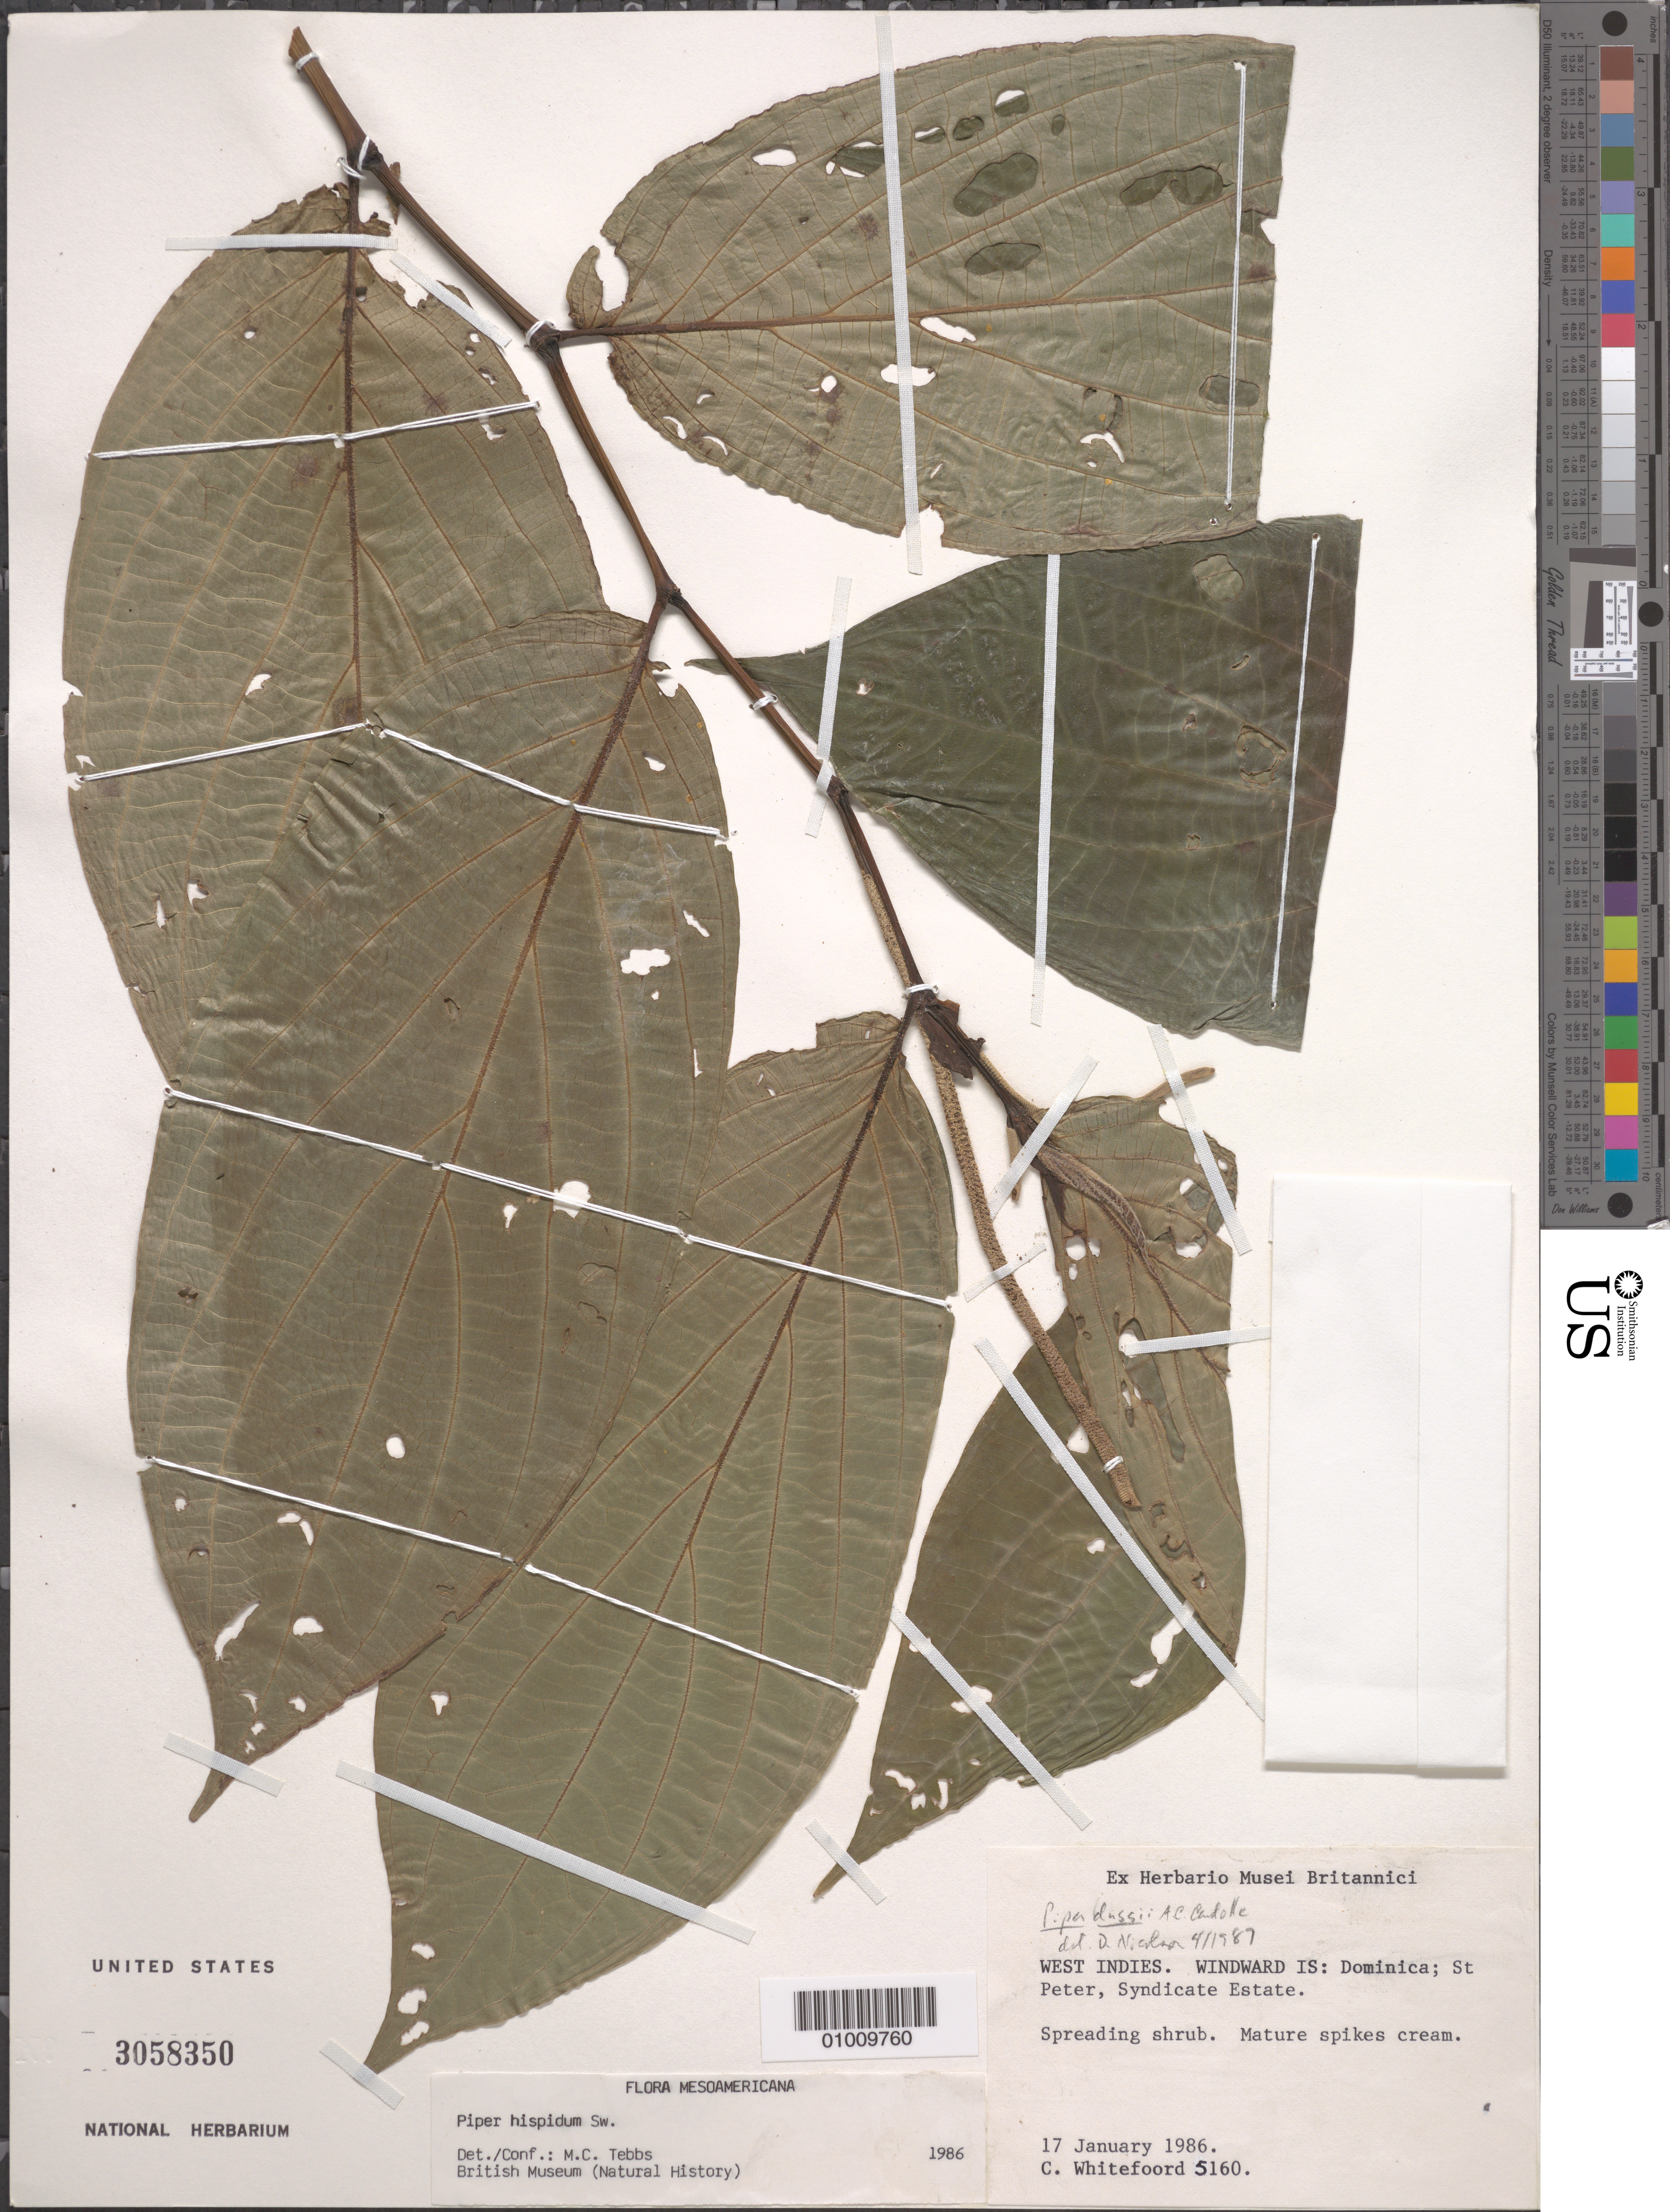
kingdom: Plantae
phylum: Tracheophyta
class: Magnoliopsida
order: Piperales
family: Piperaceae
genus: Piper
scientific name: Piper dussii var. dussii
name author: C. DC.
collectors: C. Whitefoord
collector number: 5160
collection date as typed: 17 Jan 1986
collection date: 1986-01-17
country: Dominica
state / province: St. Peter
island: Dominica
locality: St. Peter; Syndicate Estate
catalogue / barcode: US 3058350